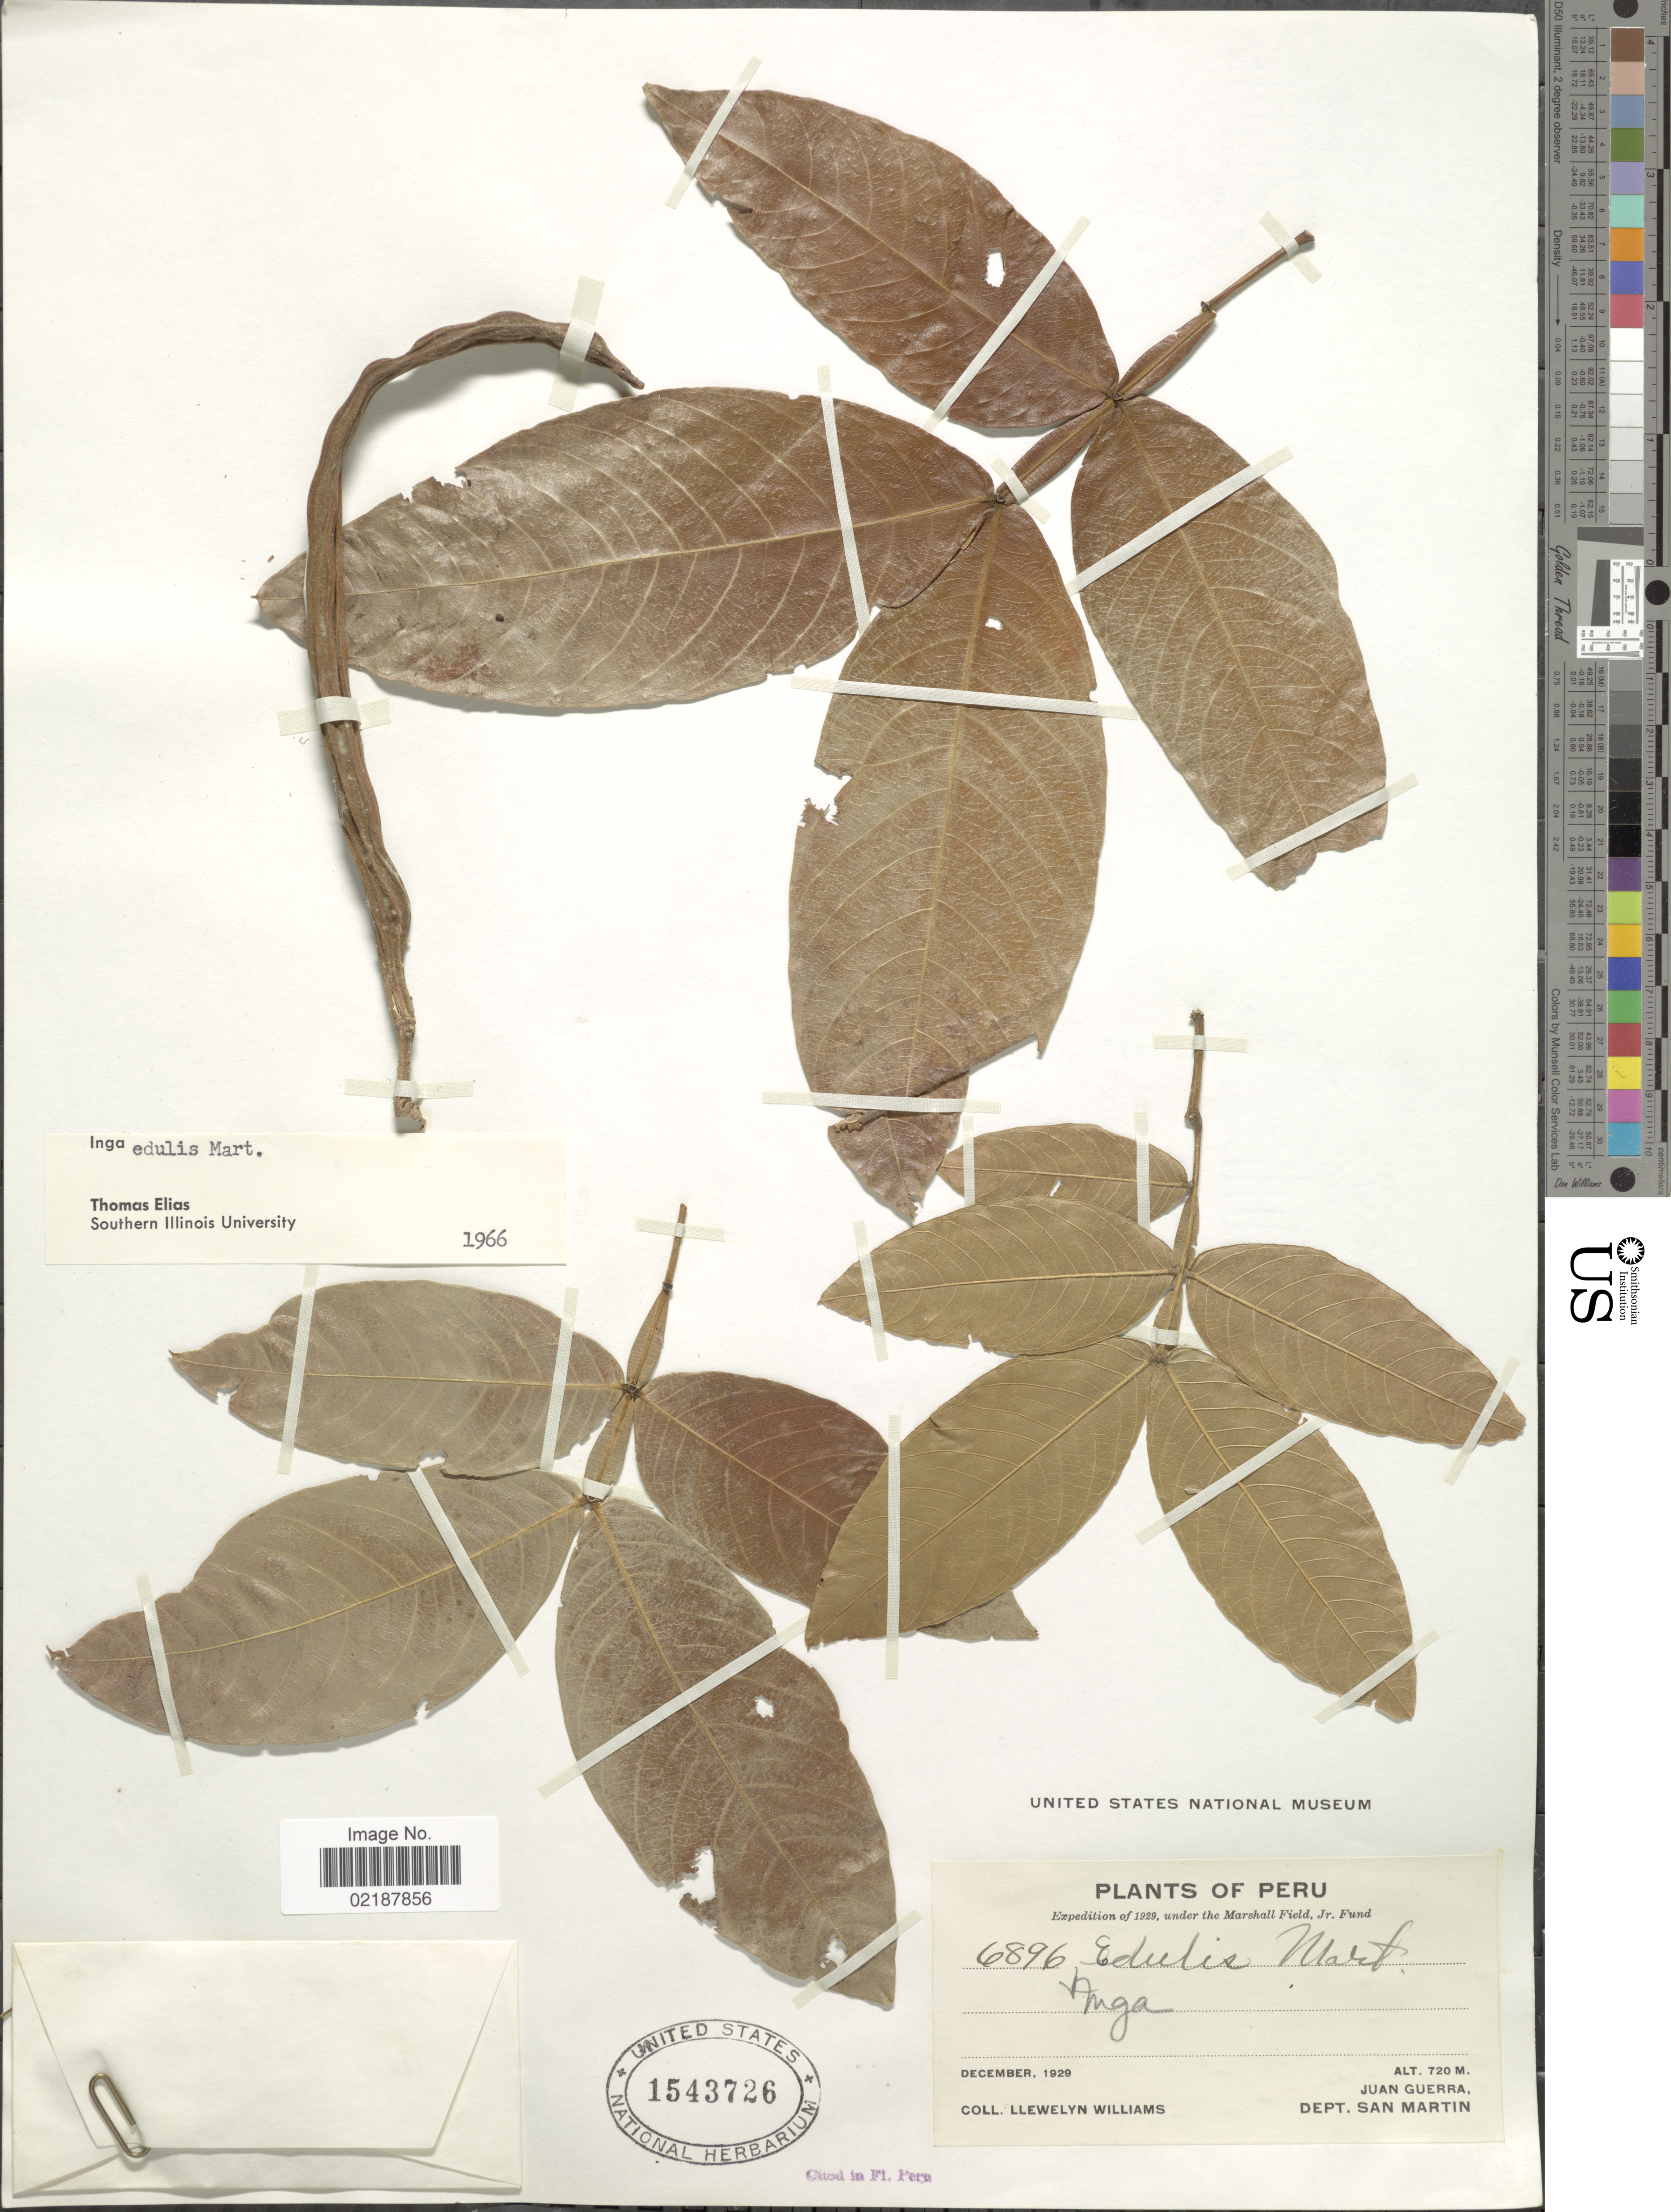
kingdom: Plantae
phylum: Tracheophyta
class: Magnoliopsida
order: Fabales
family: Fabaceae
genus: Inga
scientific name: Inga edulis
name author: Mart.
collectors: Ll. Williams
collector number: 6896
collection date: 1929-12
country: Peru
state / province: San Martín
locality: Juan Guerra, Dept. San Martin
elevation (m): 720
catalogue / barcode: US 1543726